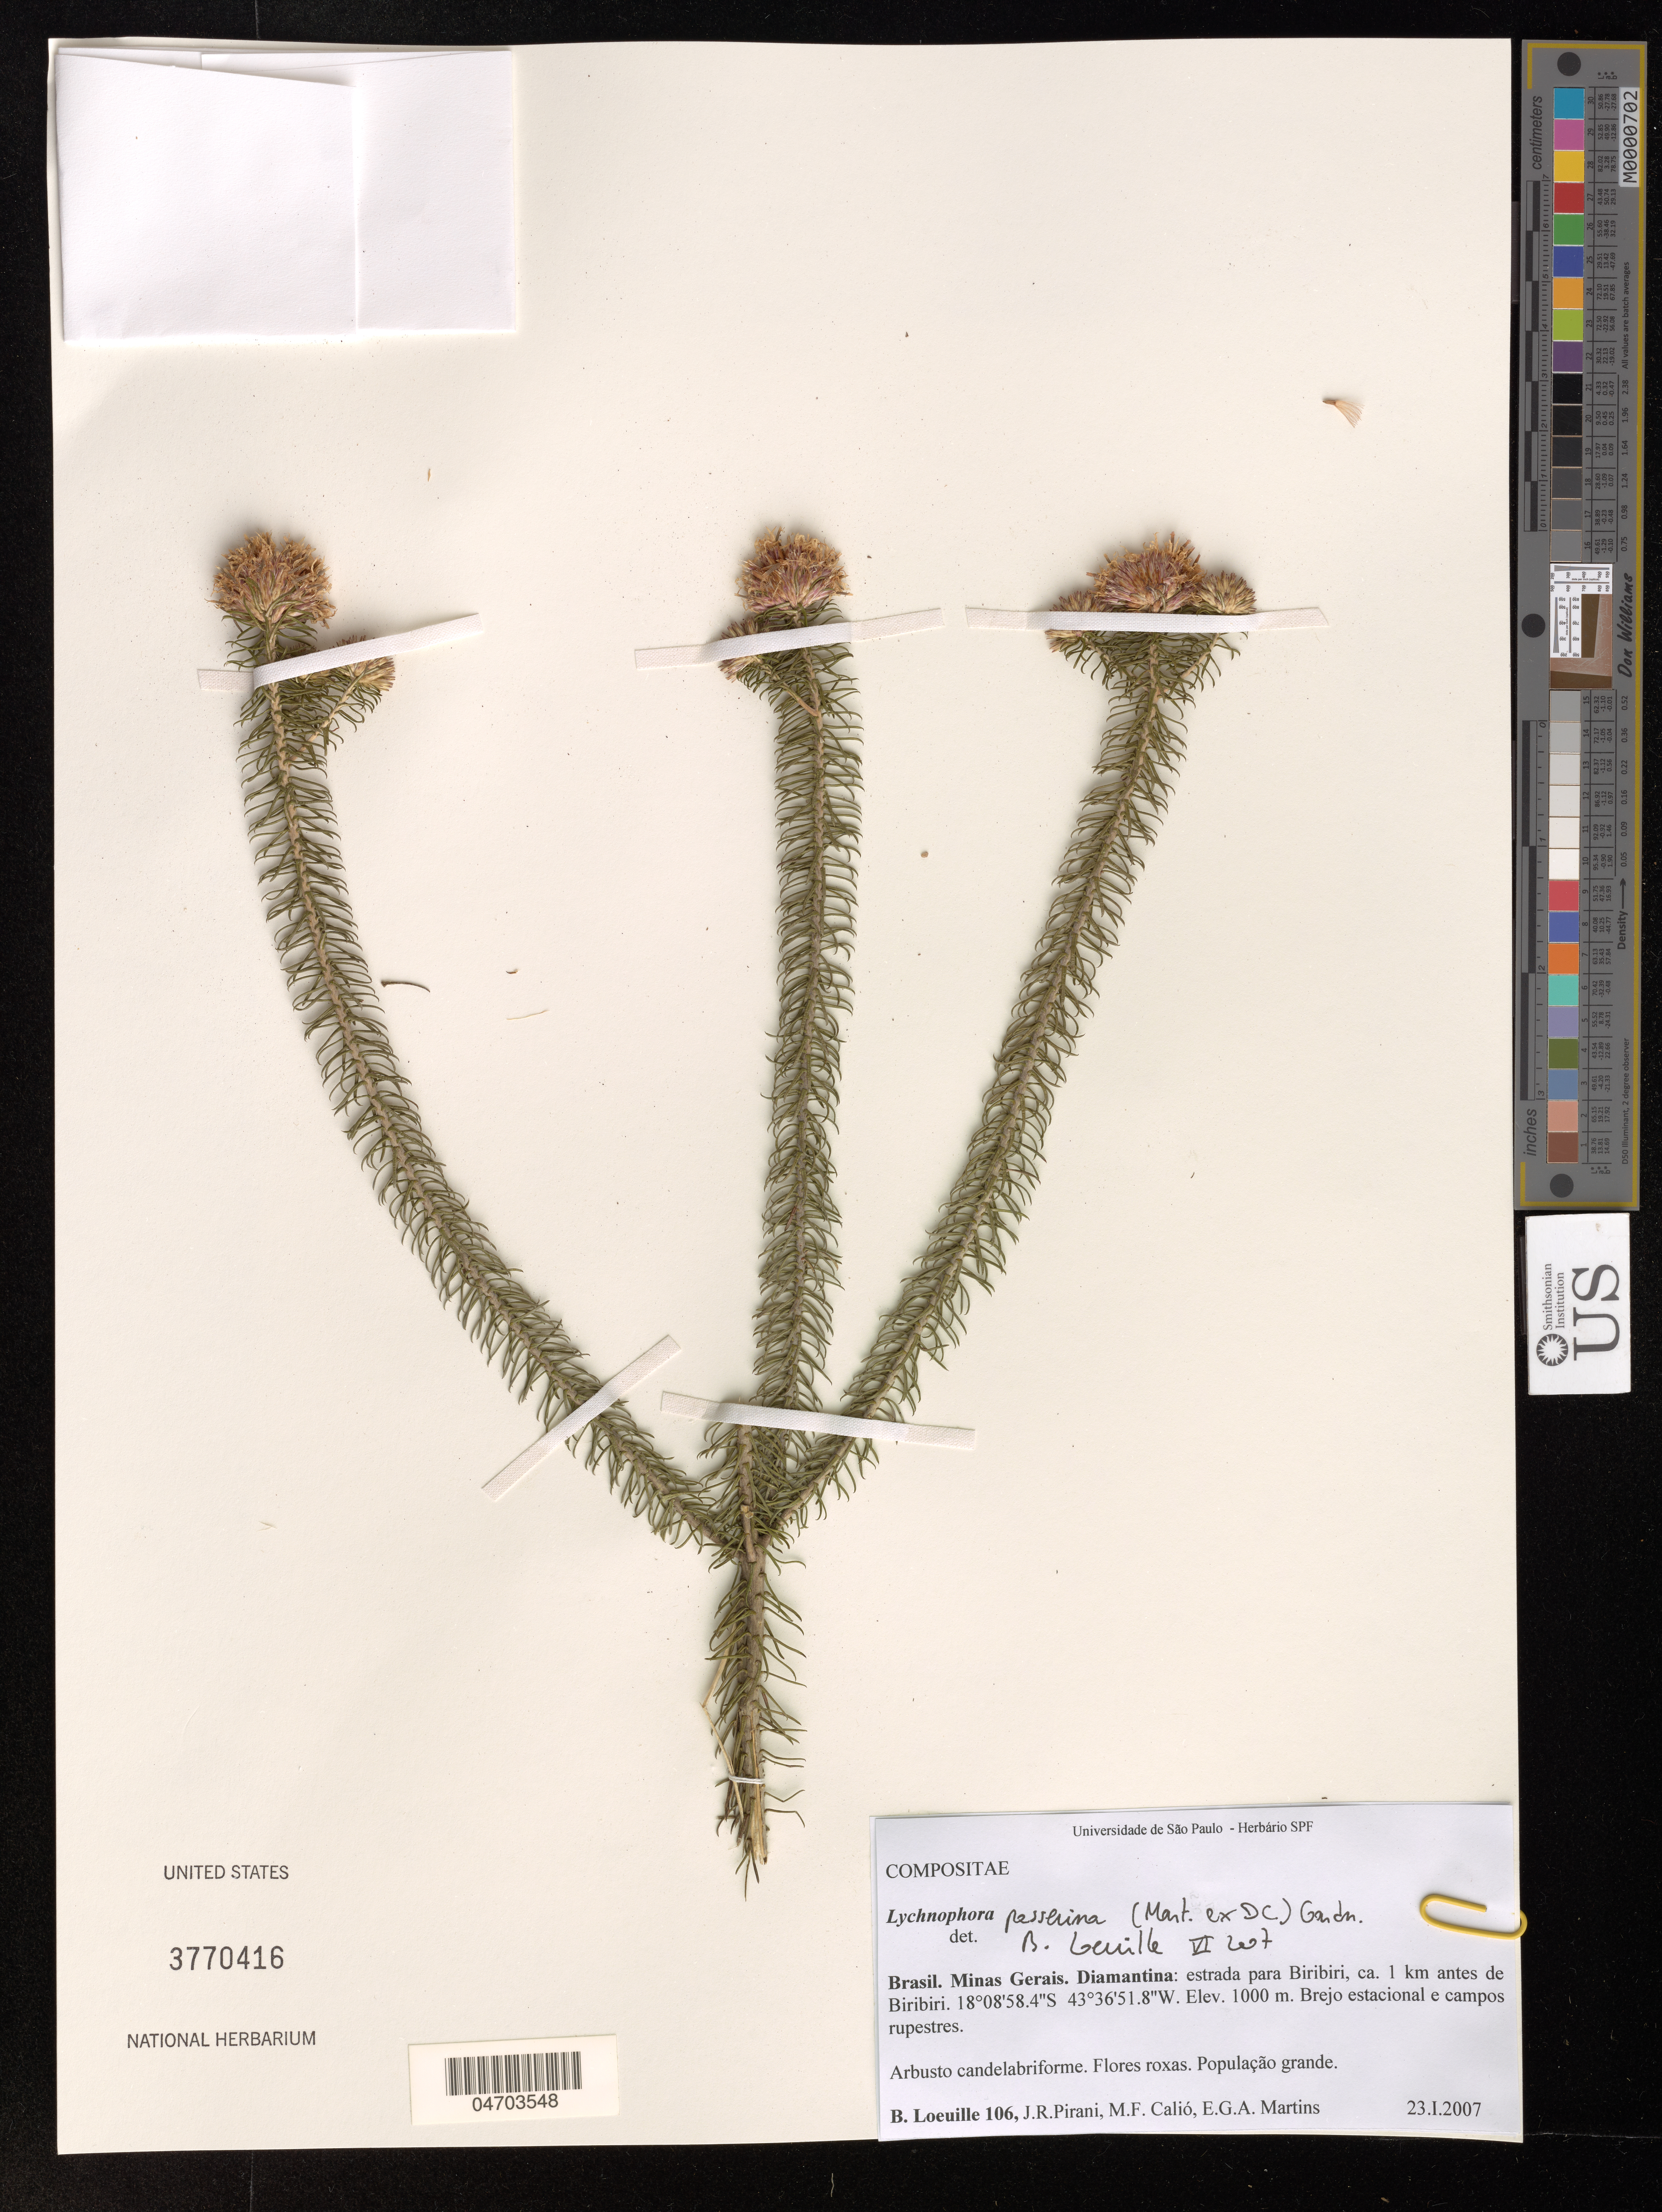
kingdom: Plantae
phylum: Tracheophyta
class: Magnoliopsida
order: Asterales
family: Asteraceae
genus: Lychnophora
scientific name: Lychnophora passerina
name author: (Mart. ex DC.) Gardner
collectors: B. Loeuille, J. Pirani & M. Calió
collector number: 106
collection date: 2007-01-23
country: Brazil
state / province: Minas Gerais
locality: Diamantina: estrada para Biribiri, ca. 1 km antes de Biribiri.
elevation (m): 1000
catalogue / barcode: US 3770416